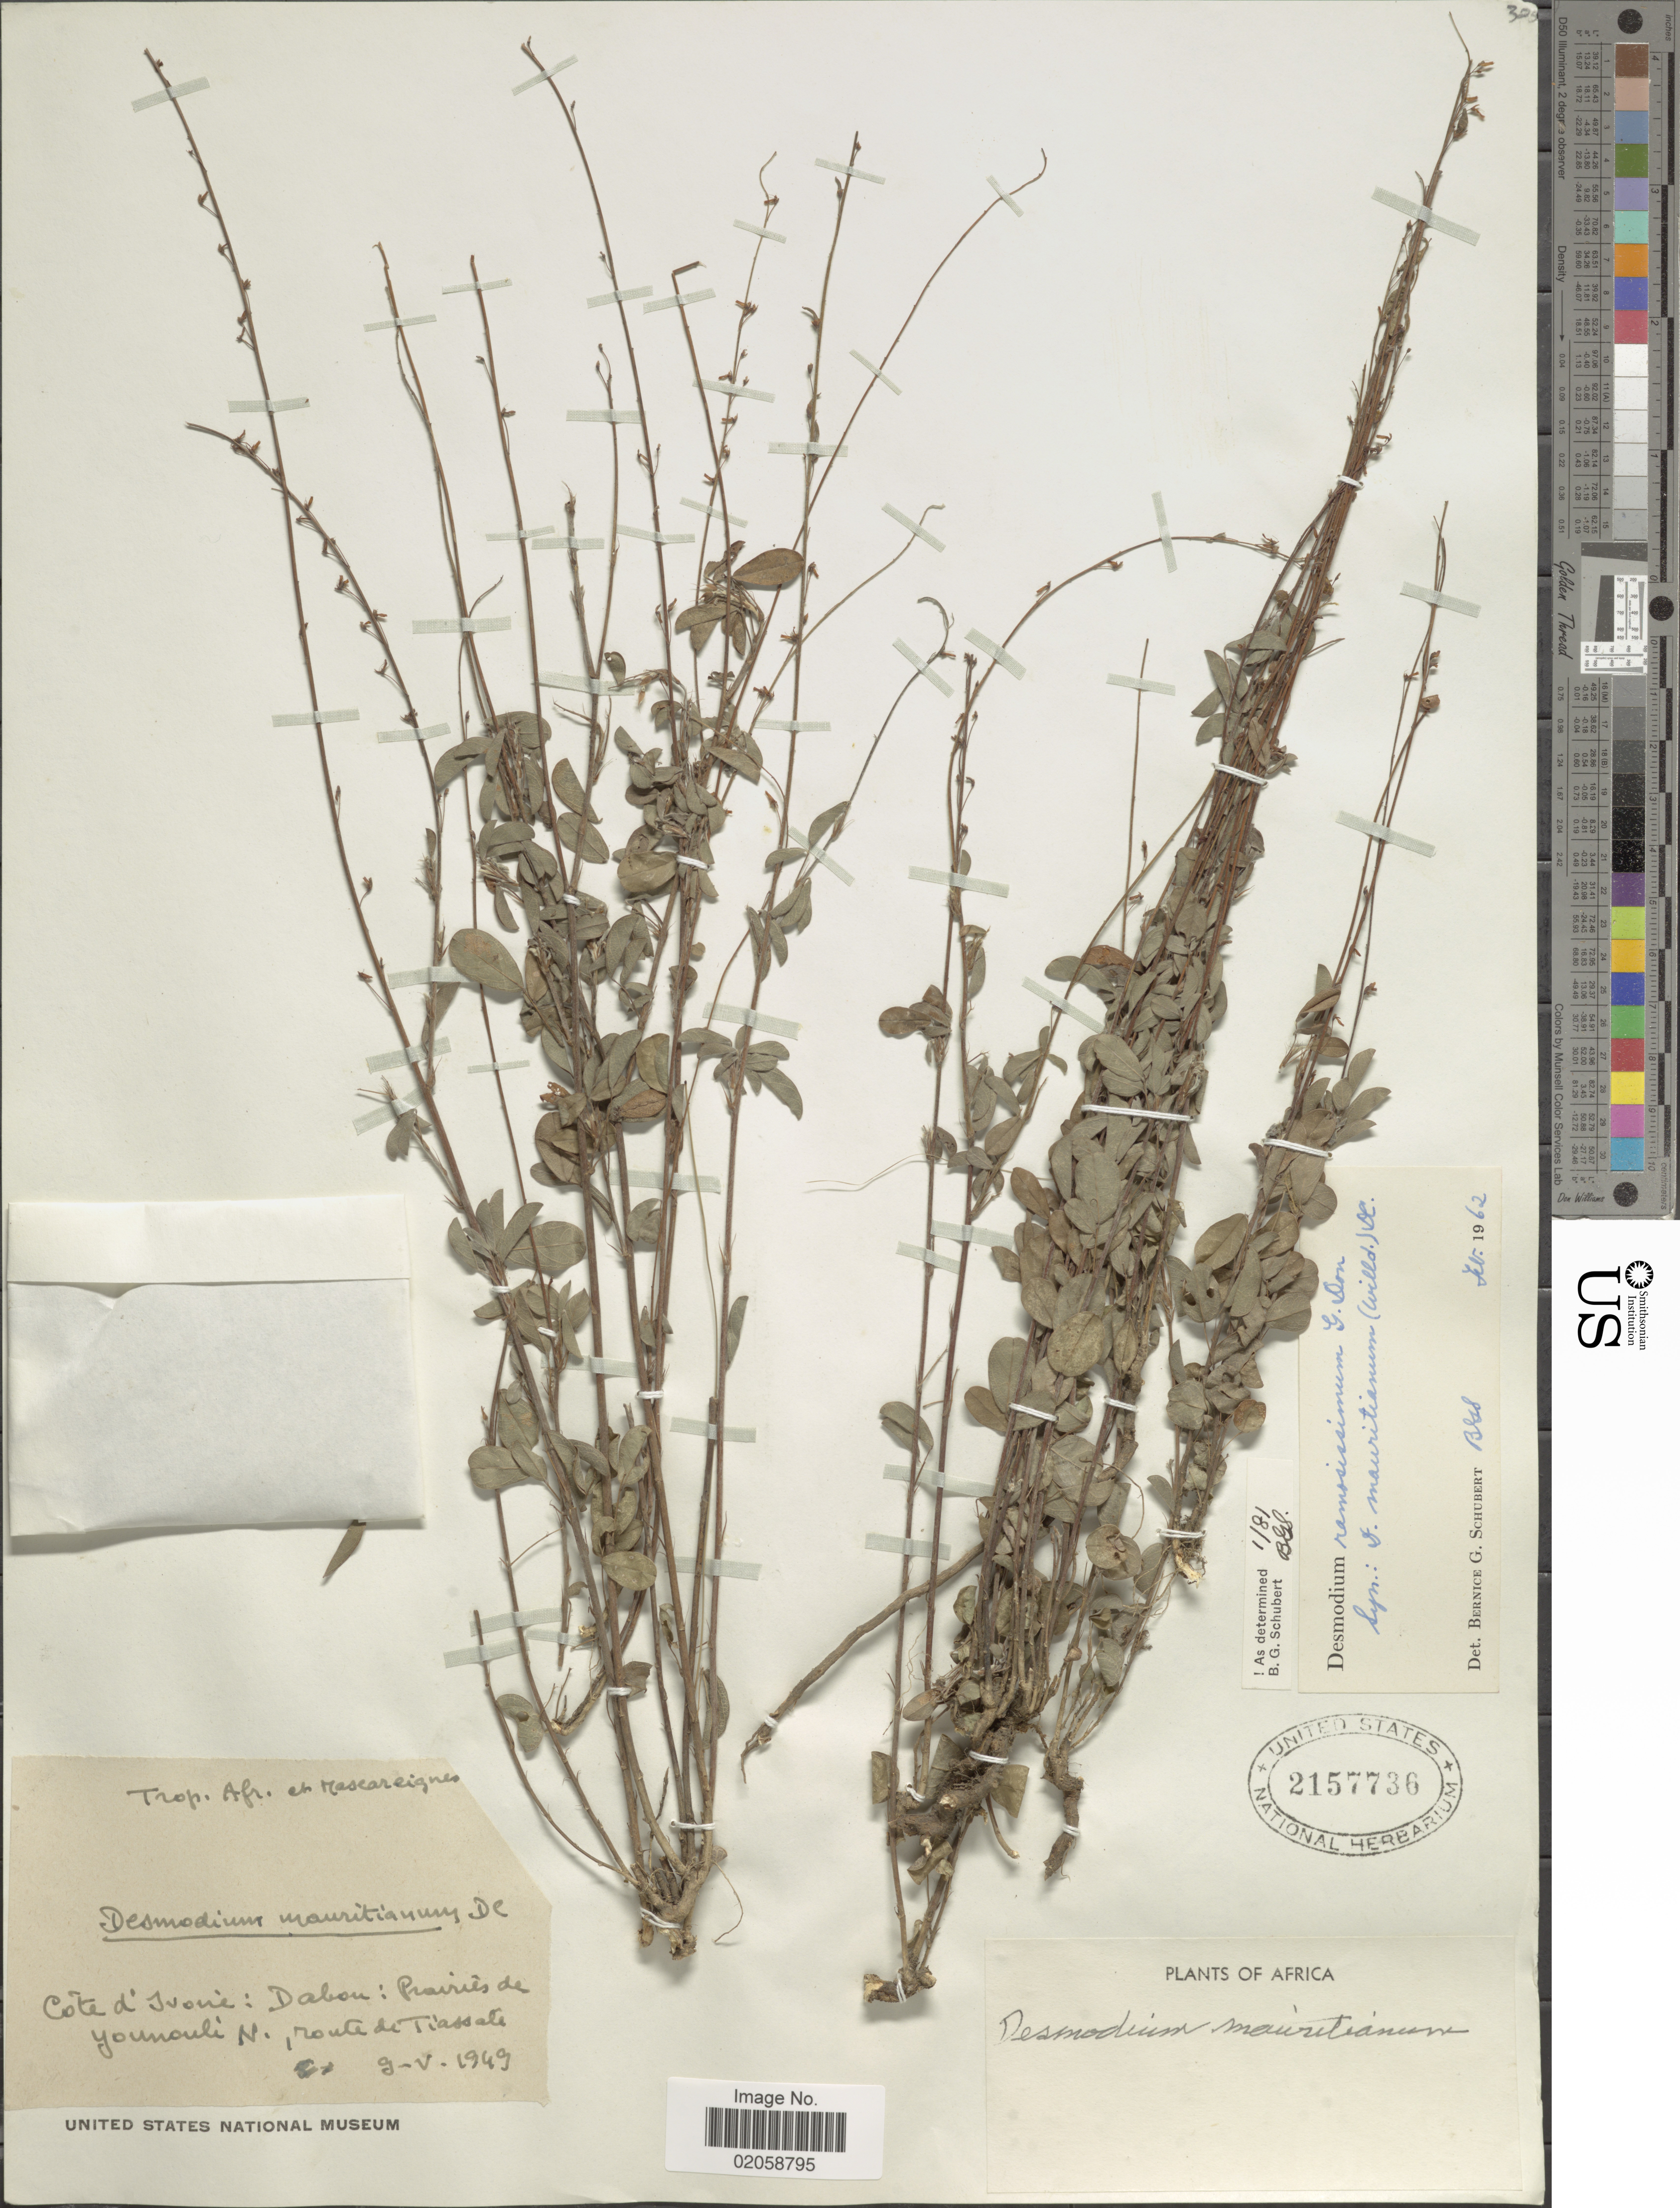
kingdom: Plantae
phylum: Tracheophyta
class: Magnoliopsida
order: Fabales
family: Fabaceae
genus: Grona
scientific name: Grona ramosissima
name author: (G. Don) H. Ohashi & K. Ohashi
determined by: Strong, Mark T., (BOT), Smithsonian Institution - National Museum of Natural History (UNITED STATES)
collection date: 1949-05-09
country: Ivory Coast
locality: Côte d'Ivoire: Dabon: Prairies de Younouli N., route de Tiassate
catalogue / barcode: US 2157736